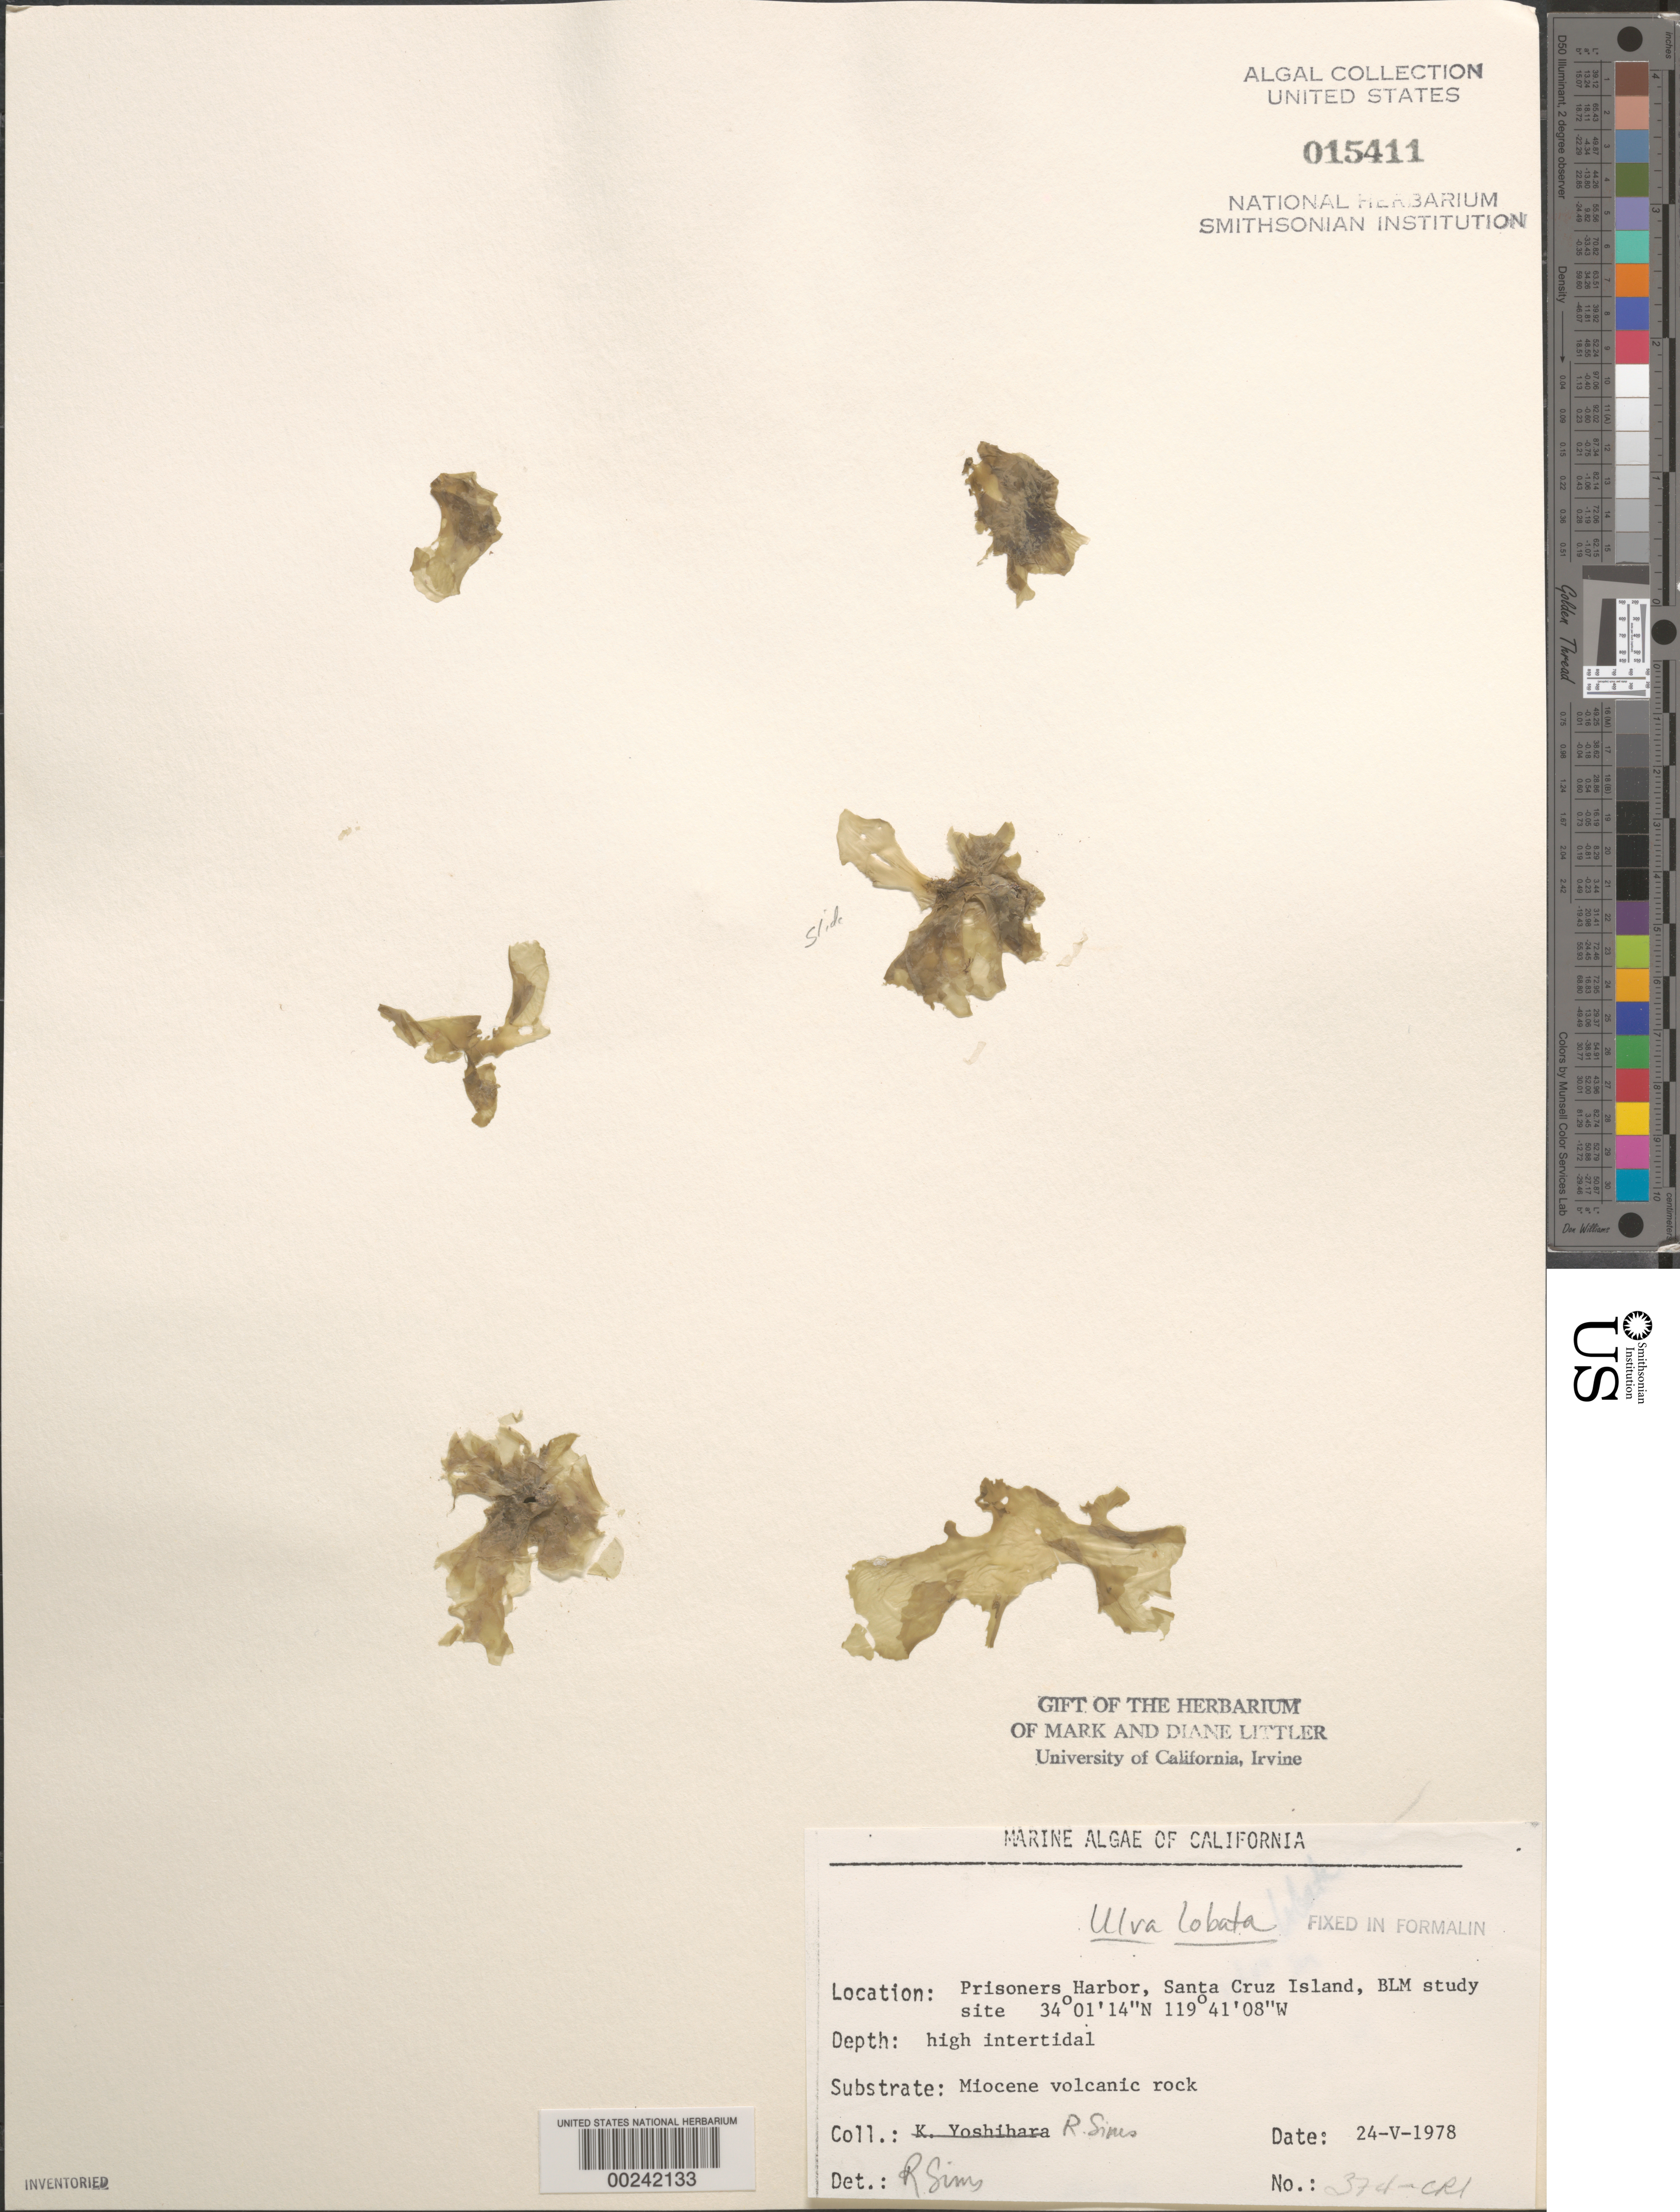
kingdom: Plantae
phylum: Chlorophyta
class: Ulvophyceae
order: Ulvales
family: Ulvaceae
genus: Ulva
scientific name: Ulva lactuca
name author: L.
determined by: Algae name updating Project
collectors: R. H. Sims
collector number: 374-cri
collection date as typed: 24 May 1978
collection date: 1978-05-24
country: United States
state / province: California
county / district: Santa Barbara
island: Santa Cruz Island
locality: Prisoners Harbor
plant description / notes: BLM-SOCALBIGHT Rocky Intertidal Survey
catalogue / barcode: US 15411